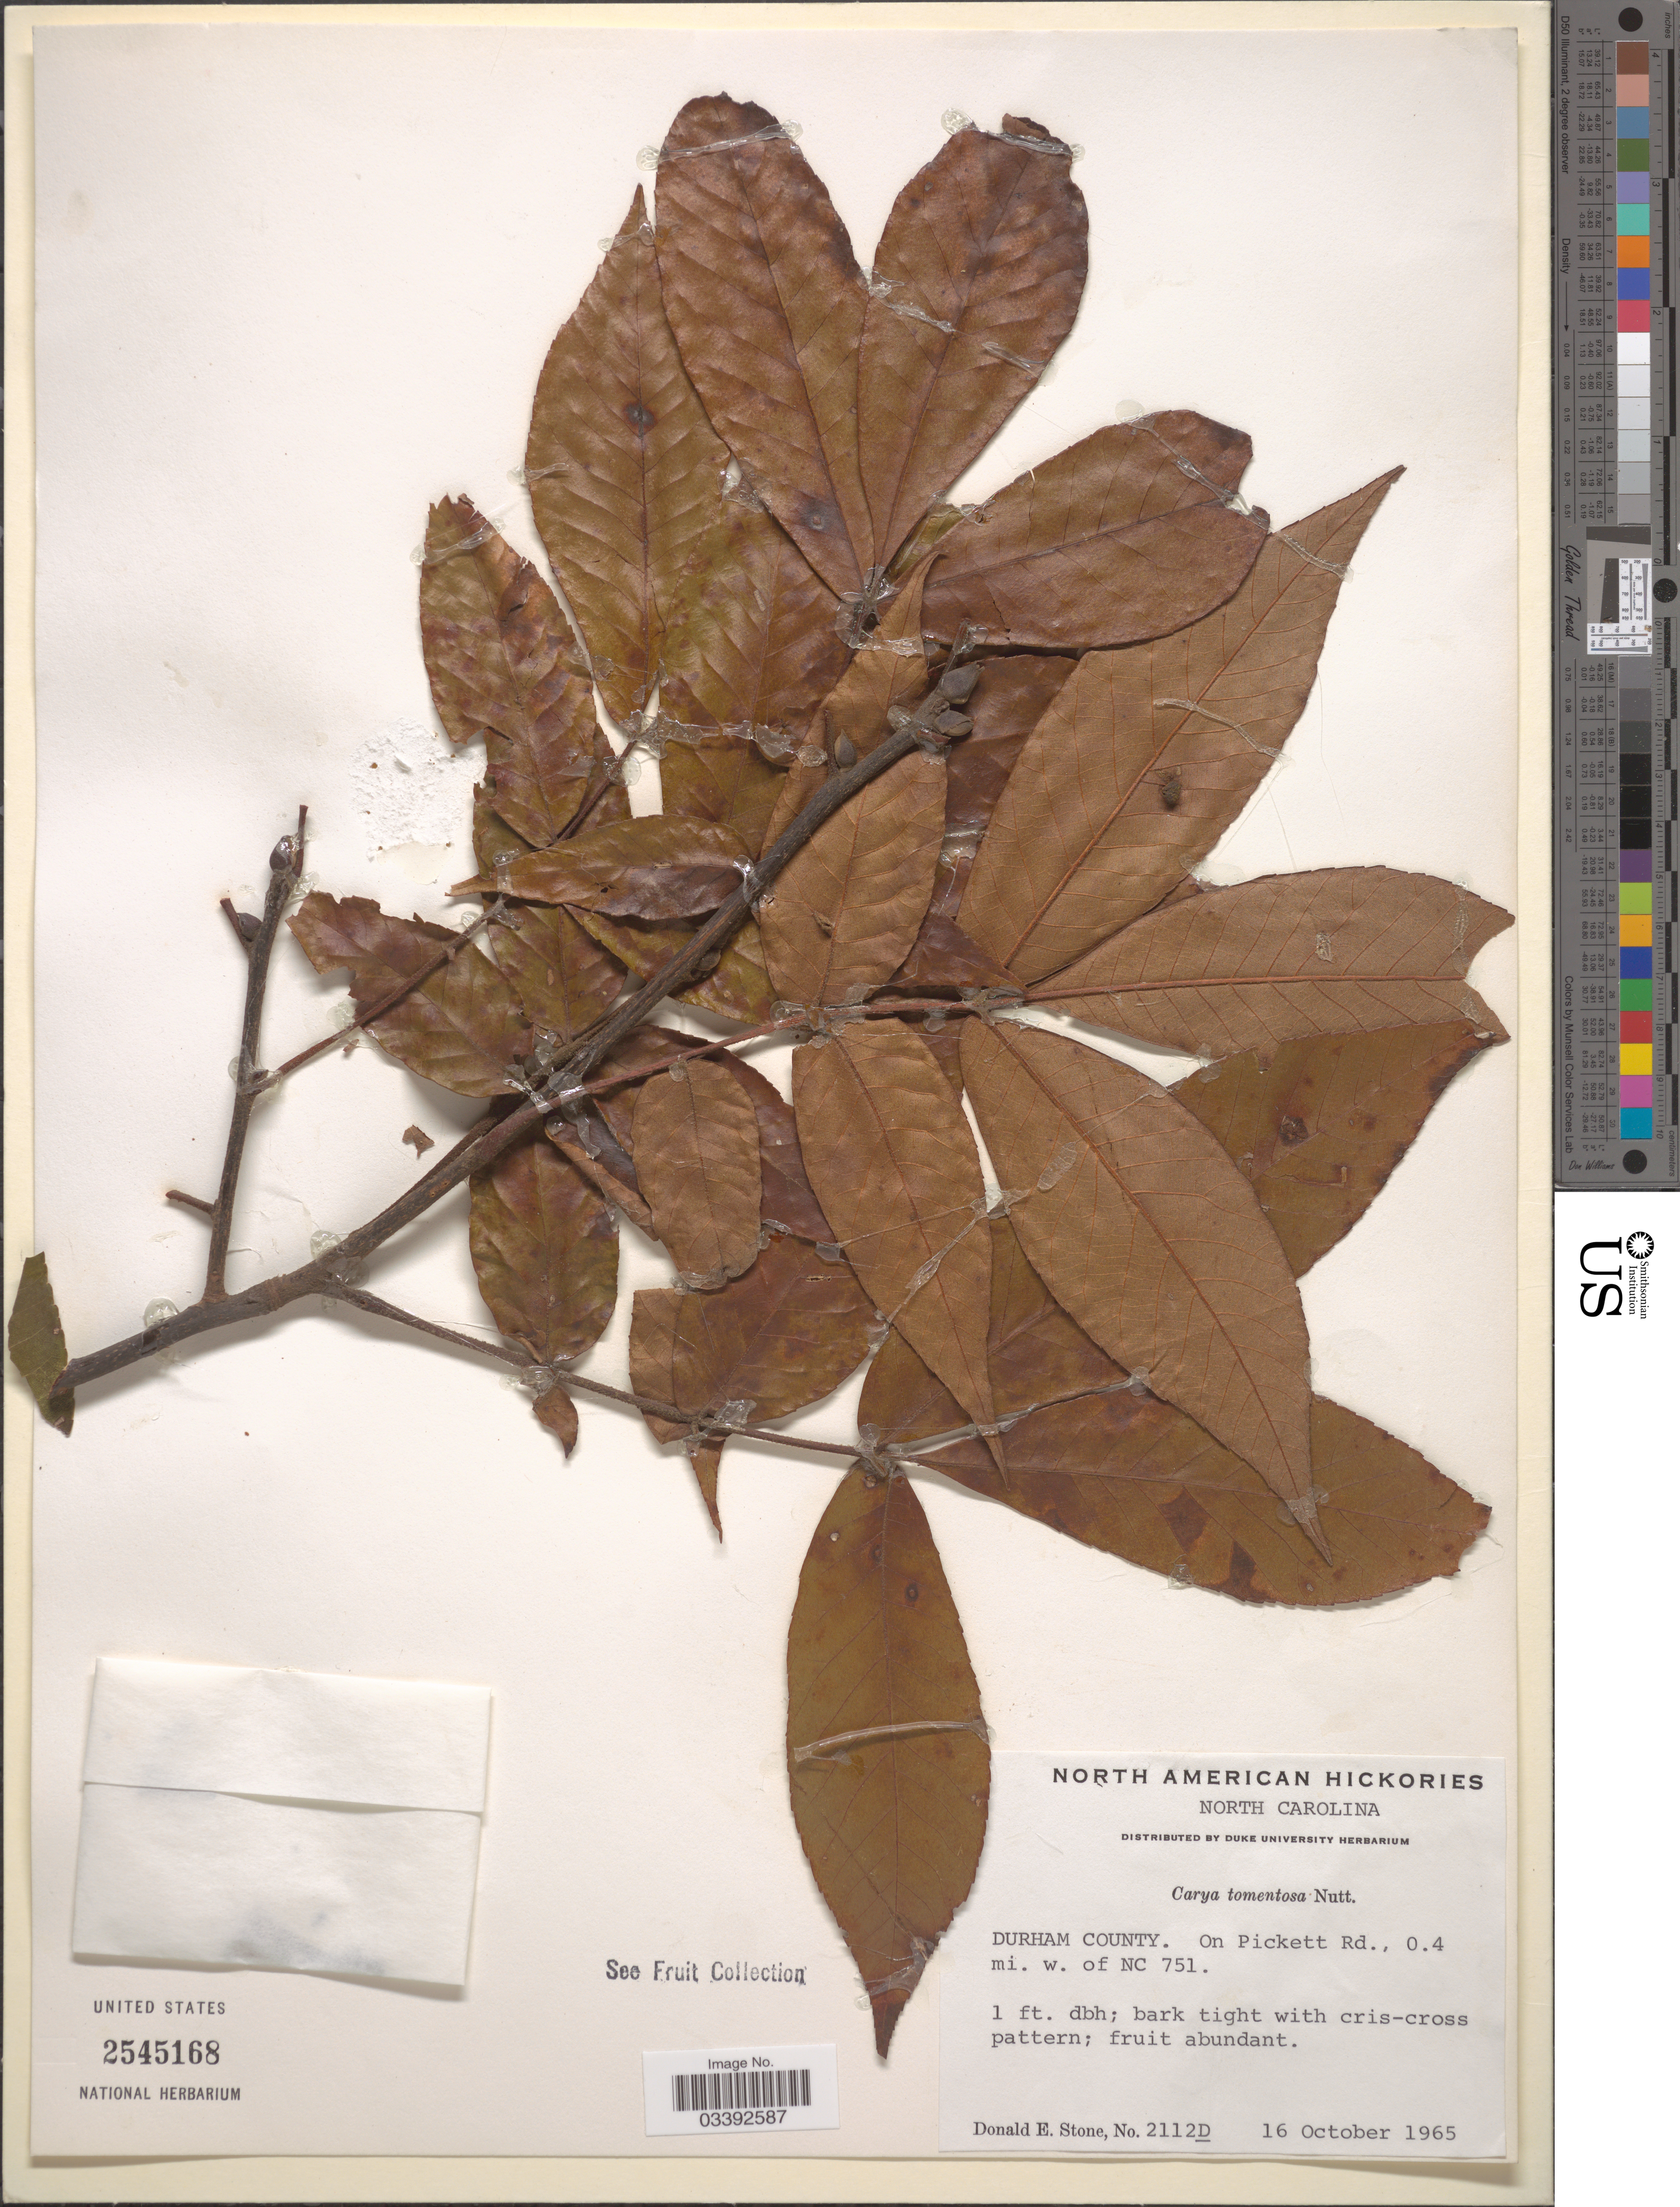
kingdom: Plantae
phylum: Tracheophyta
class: Magnoliopsida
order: Fagales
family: Juglandaceae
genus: Carya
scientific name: Carya tomentosa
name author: (Lam.) Nutt.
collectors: D. E. Stone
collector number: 2112D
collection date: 1965-10-16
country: United States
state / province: North Carolina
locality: Durham County. On Pickett Rd., 0.4 mi. w. of NC 751.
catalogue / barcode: US 2545168